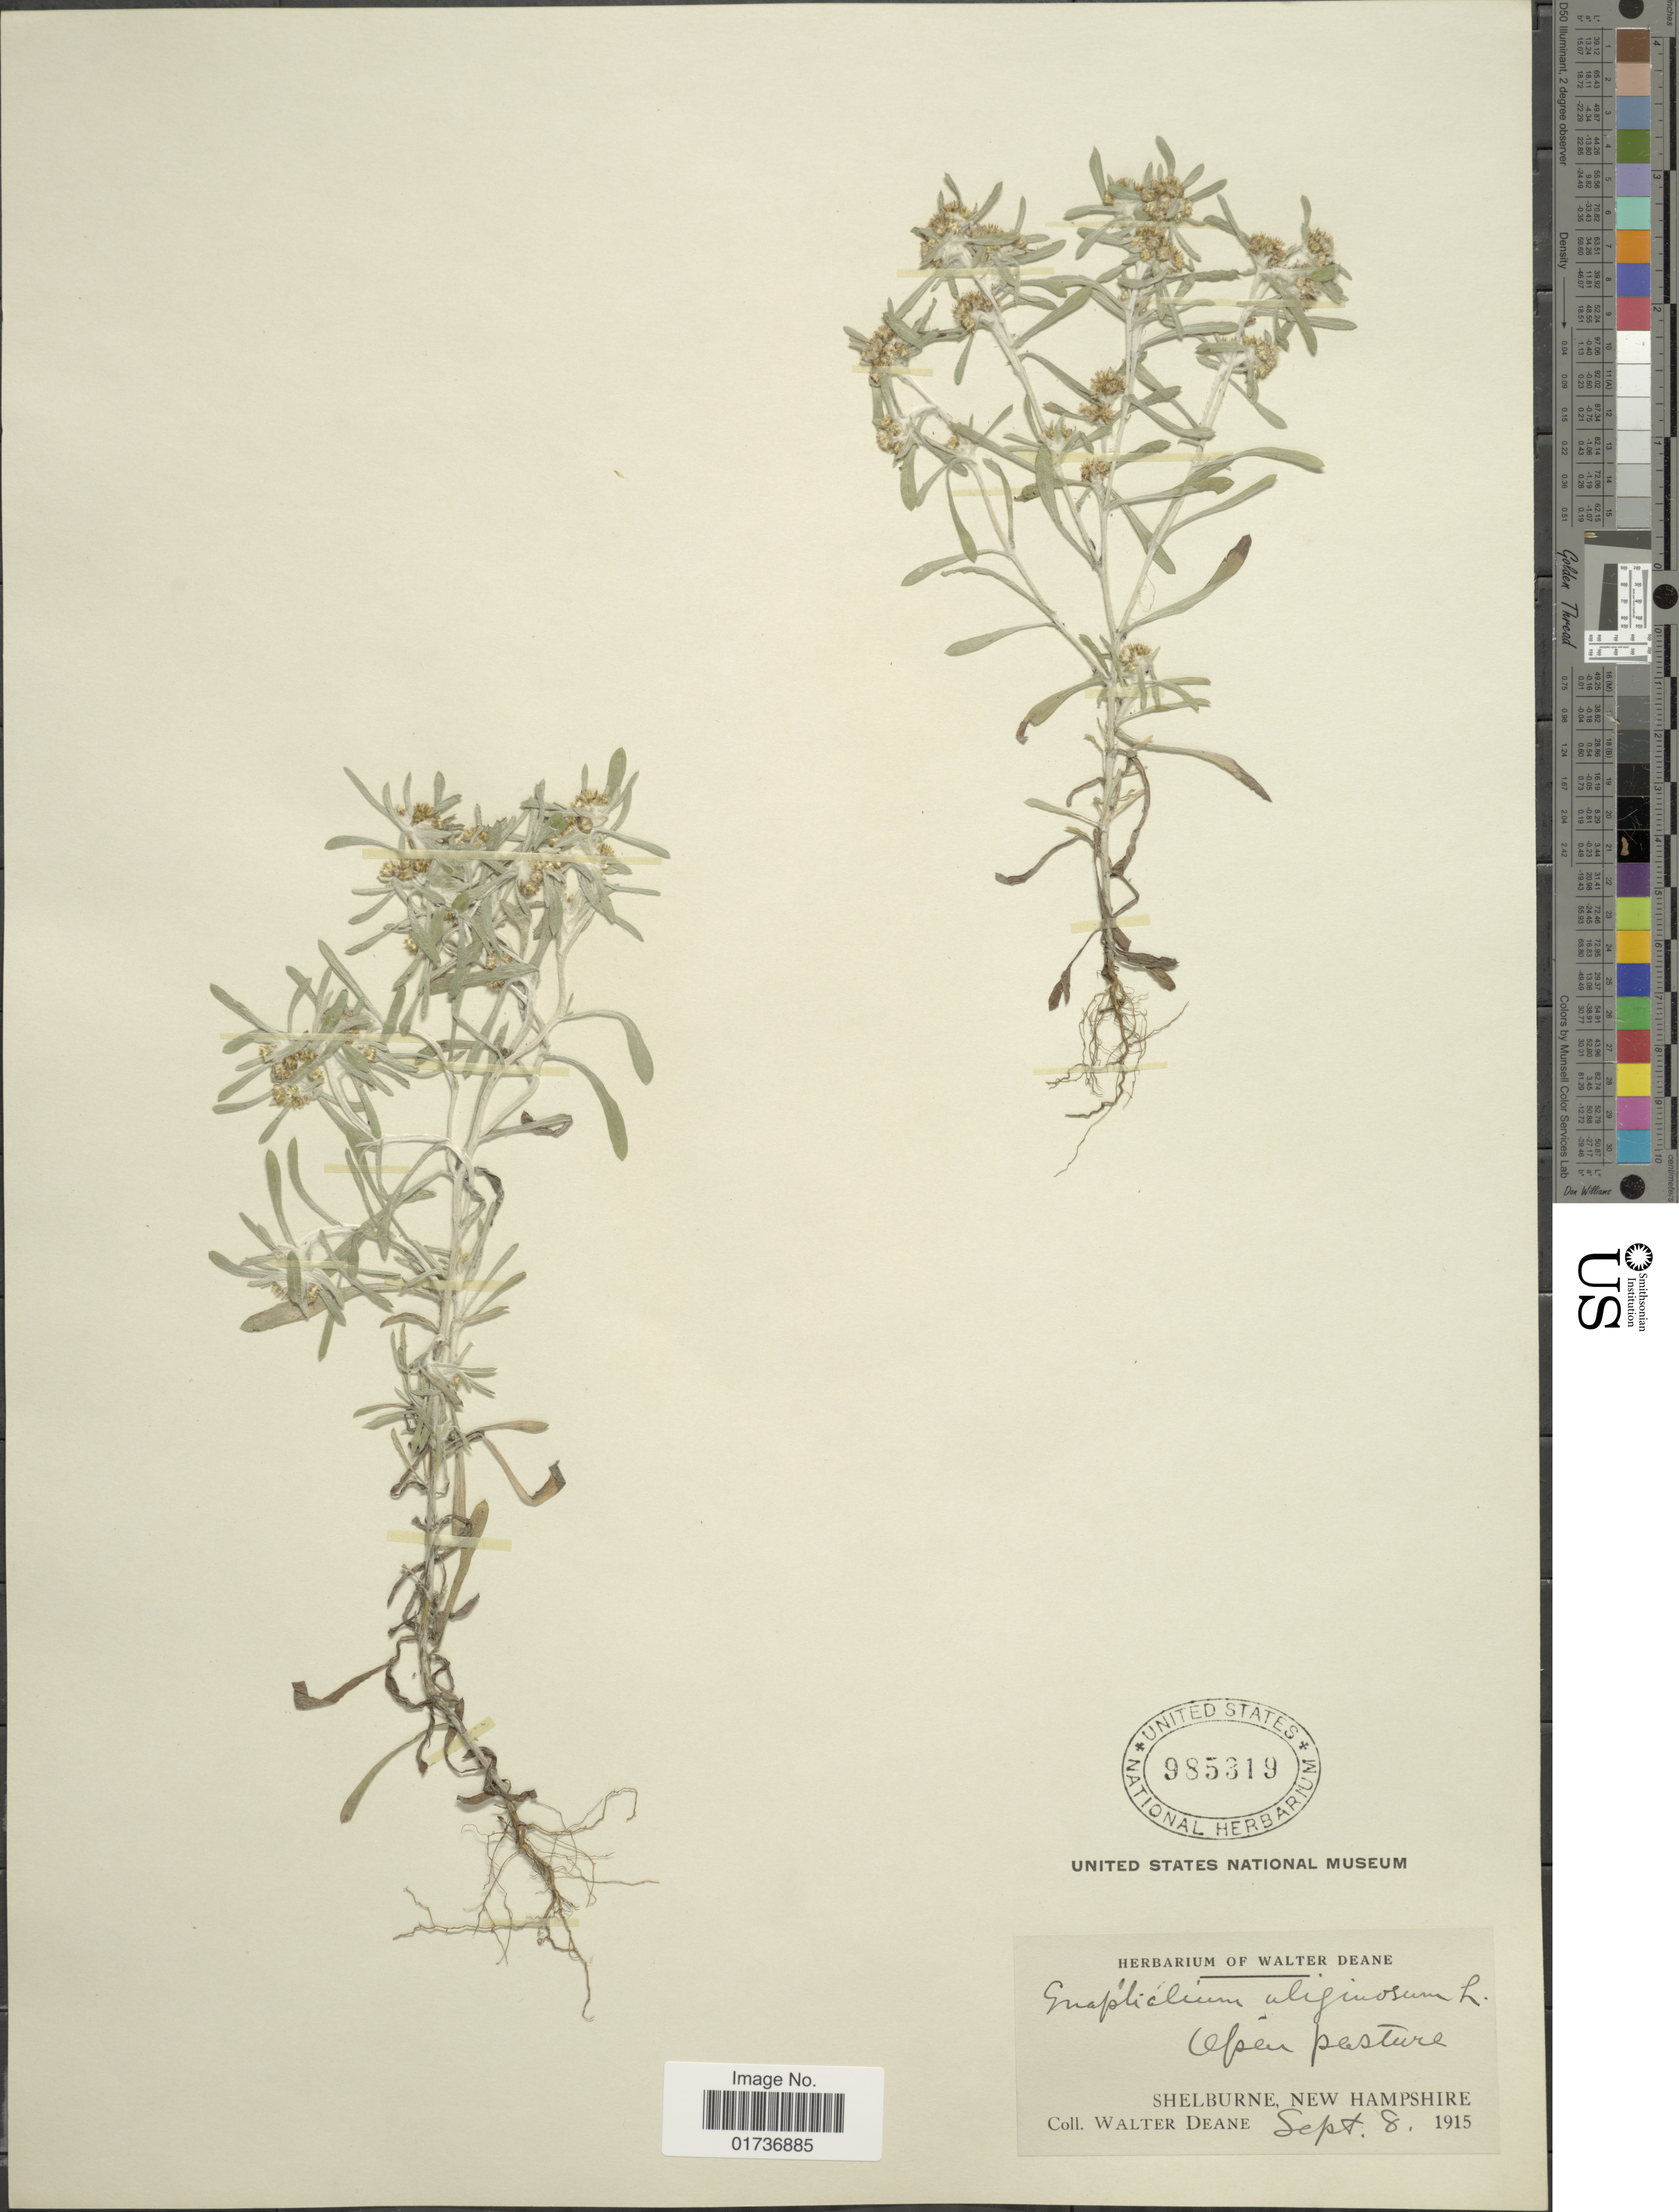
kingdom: Plantae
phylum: Tracheophyta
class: Magnoliopsida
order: Asterales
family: Asteraceae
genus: Gnaphalium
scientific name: Gnaphalium uliginosum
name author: L.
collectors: W. Deane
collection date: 1915-09-08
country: United States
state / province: New Hampshire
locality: Open pasture, Shelburne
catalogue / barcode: US 985319